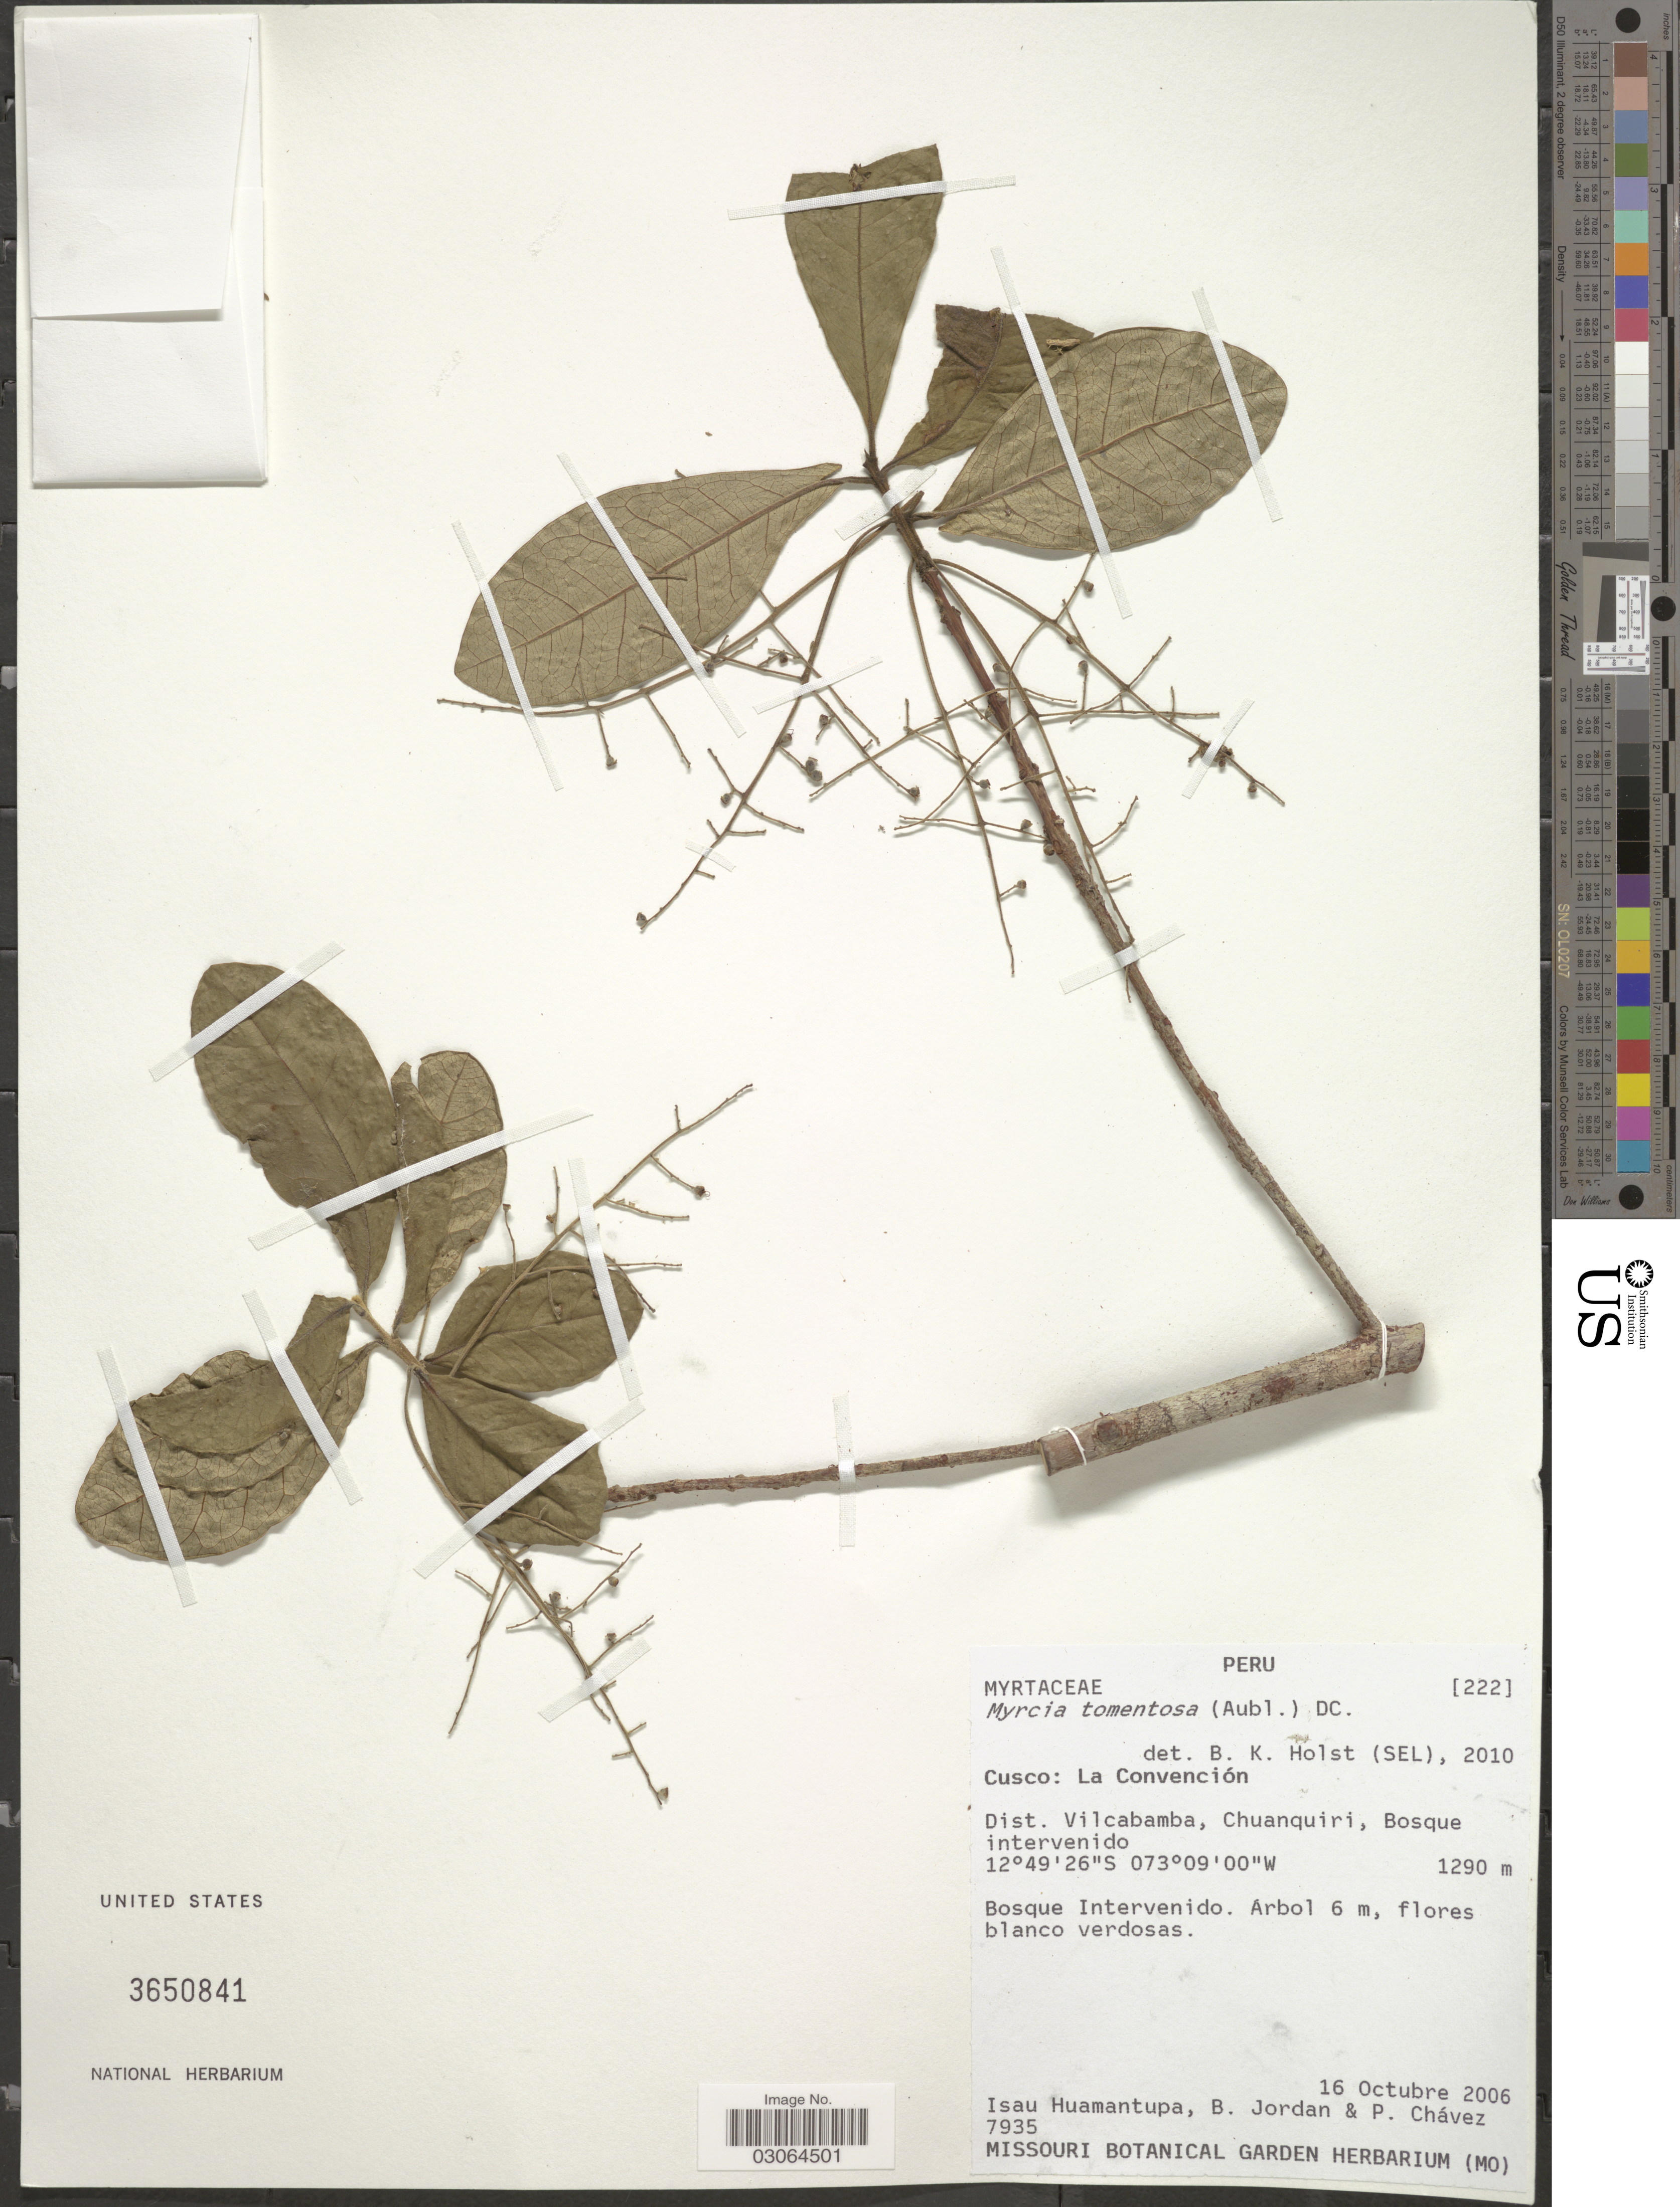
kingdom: Plantae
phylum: Tracheophyta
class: Magnoliopsida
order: Myrtales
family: Myrtaceae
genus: Myrcia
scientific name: Myrcia tomentosa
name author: (Aubl.) DC.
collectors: I. Huamantupa, B. Jordan & P. Chavez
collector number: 7935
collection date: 2006-10-16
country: Peru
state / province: Cusco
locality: La Convención, Dist. Vilcabamba, Chuanquiri, Bosque intervenido.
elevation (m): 1290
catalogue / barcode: US 3650841